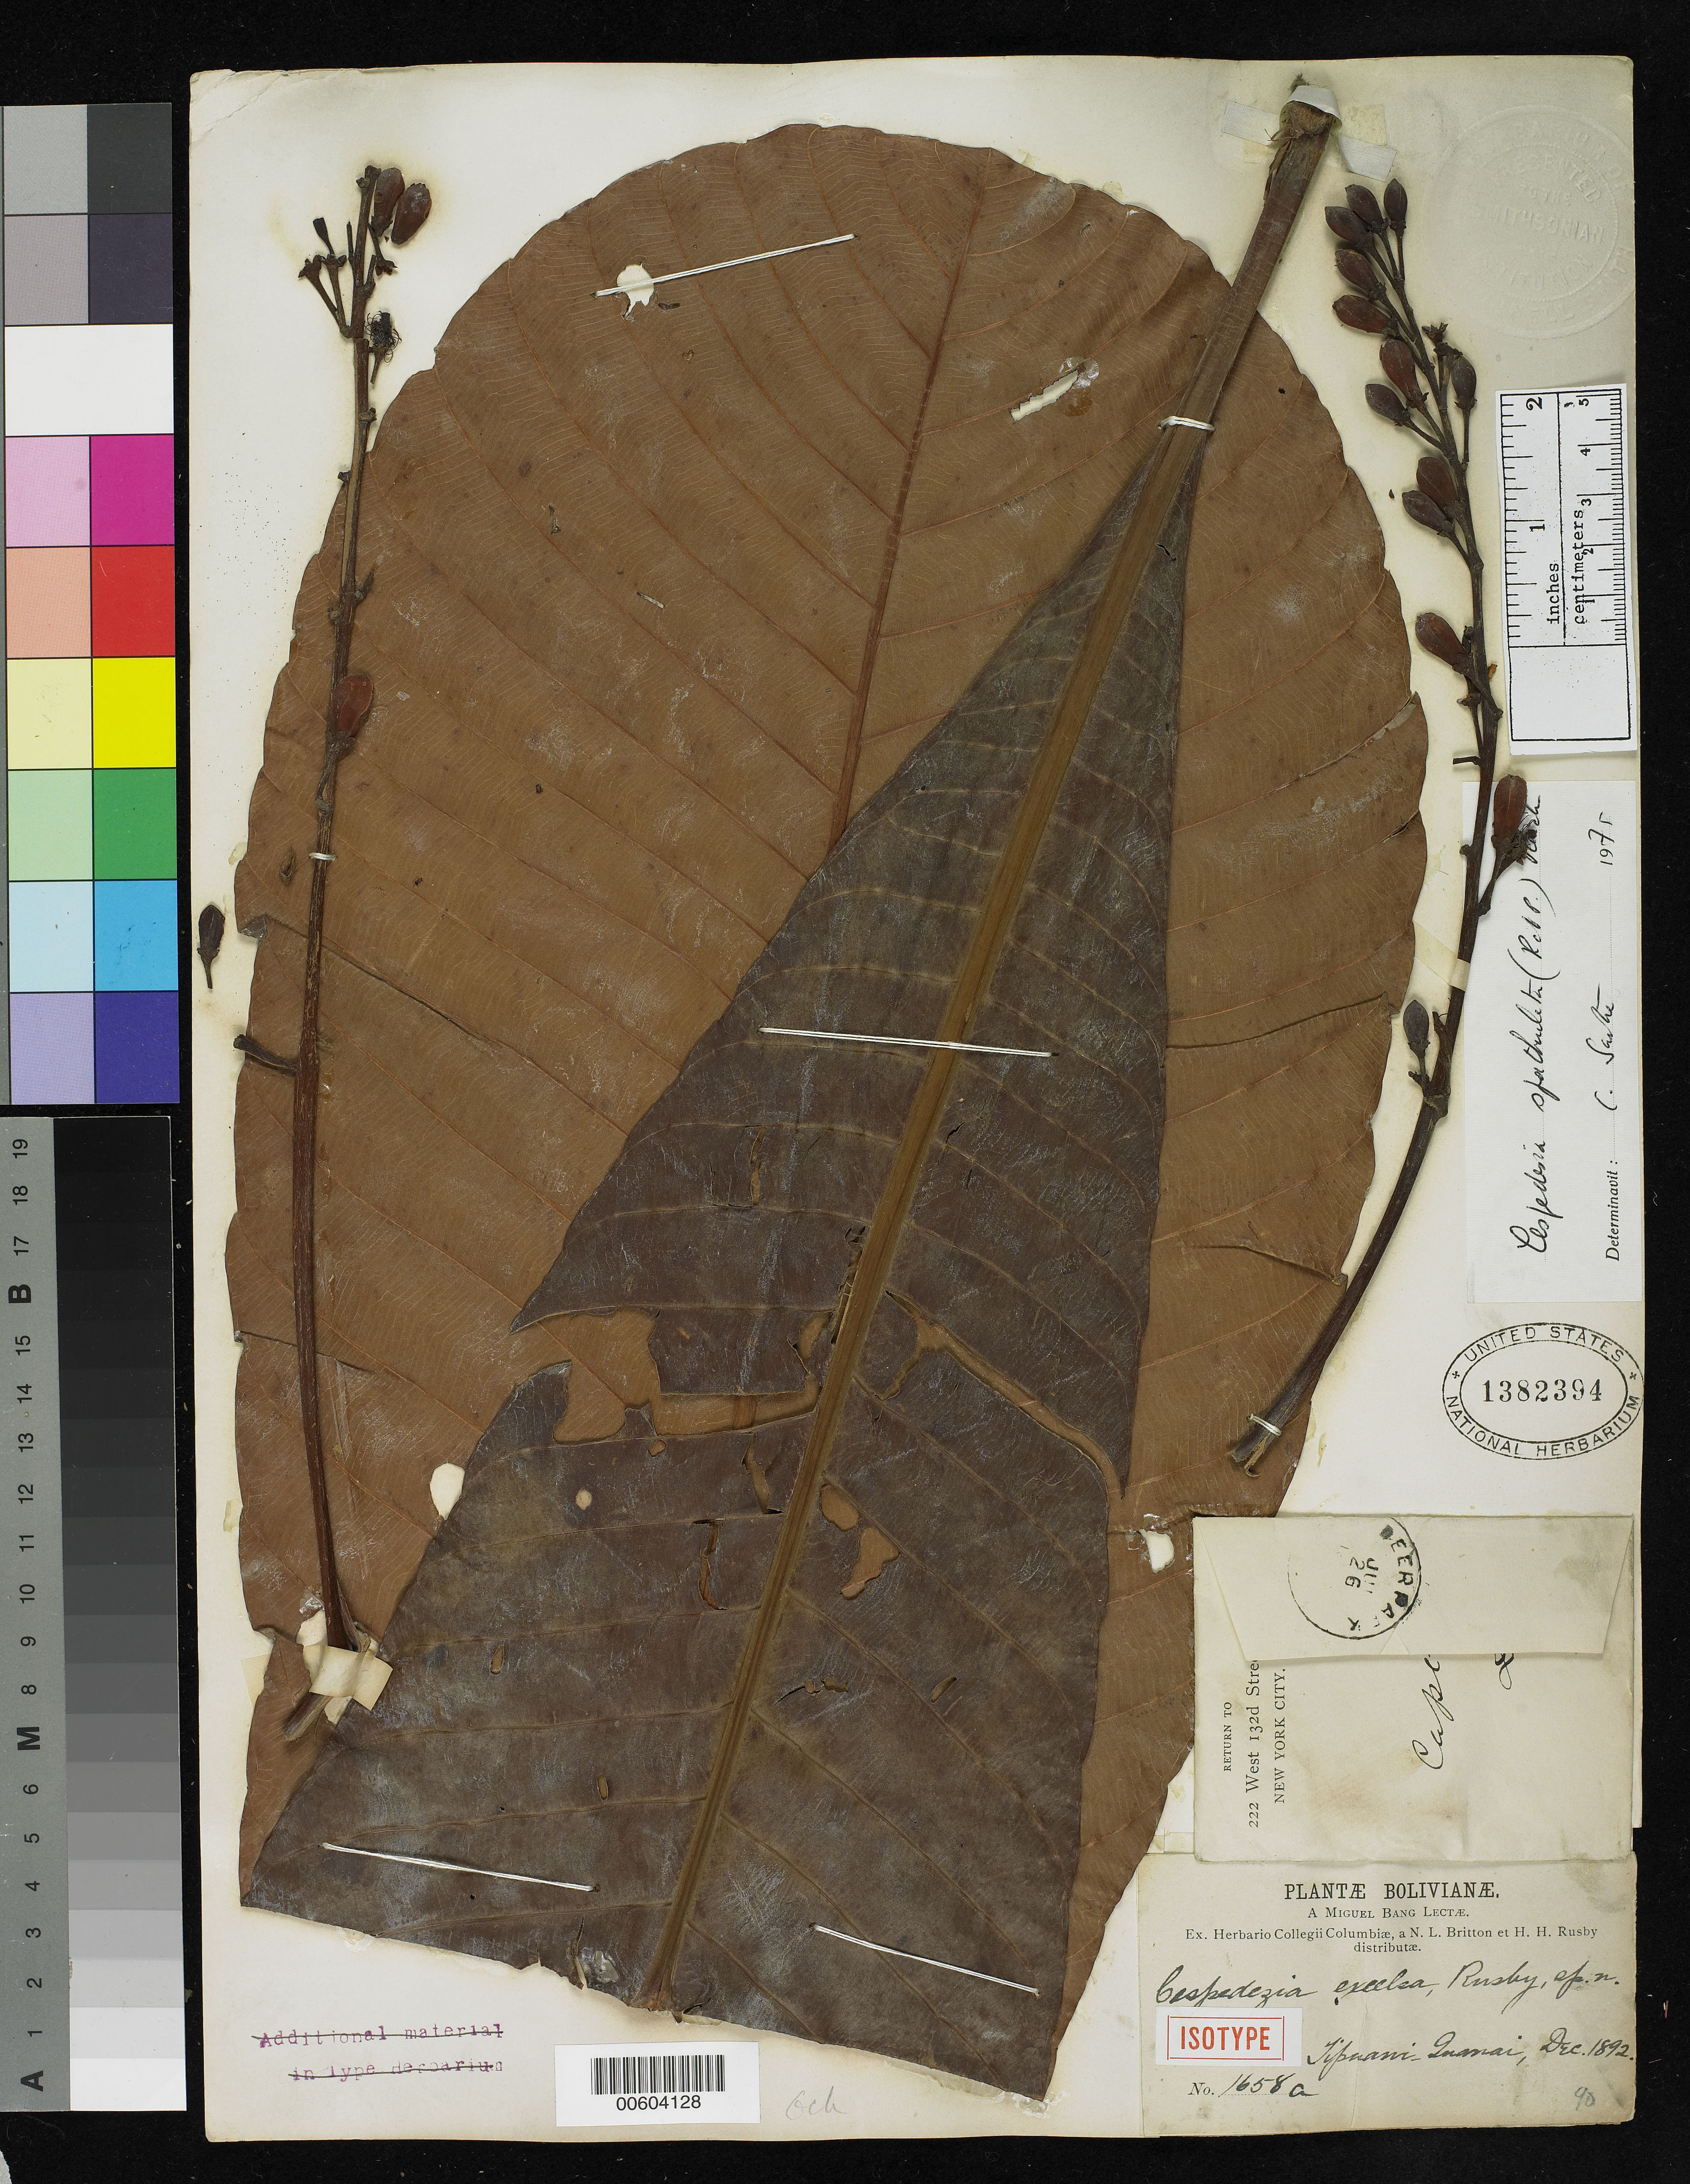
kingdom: Plantae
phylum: Tracheophyta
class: Magnoliopsida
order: Malpighiales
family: Ochnaceae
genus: Cespedesia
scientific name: Cespedesia excelsa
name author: Rusby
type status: Isotype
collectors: M. Bang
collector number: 1658 a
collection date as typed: Dec 1892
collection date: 1892-12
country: Bolivia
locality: Tipuani - Guanai.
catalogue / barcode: US 1382394